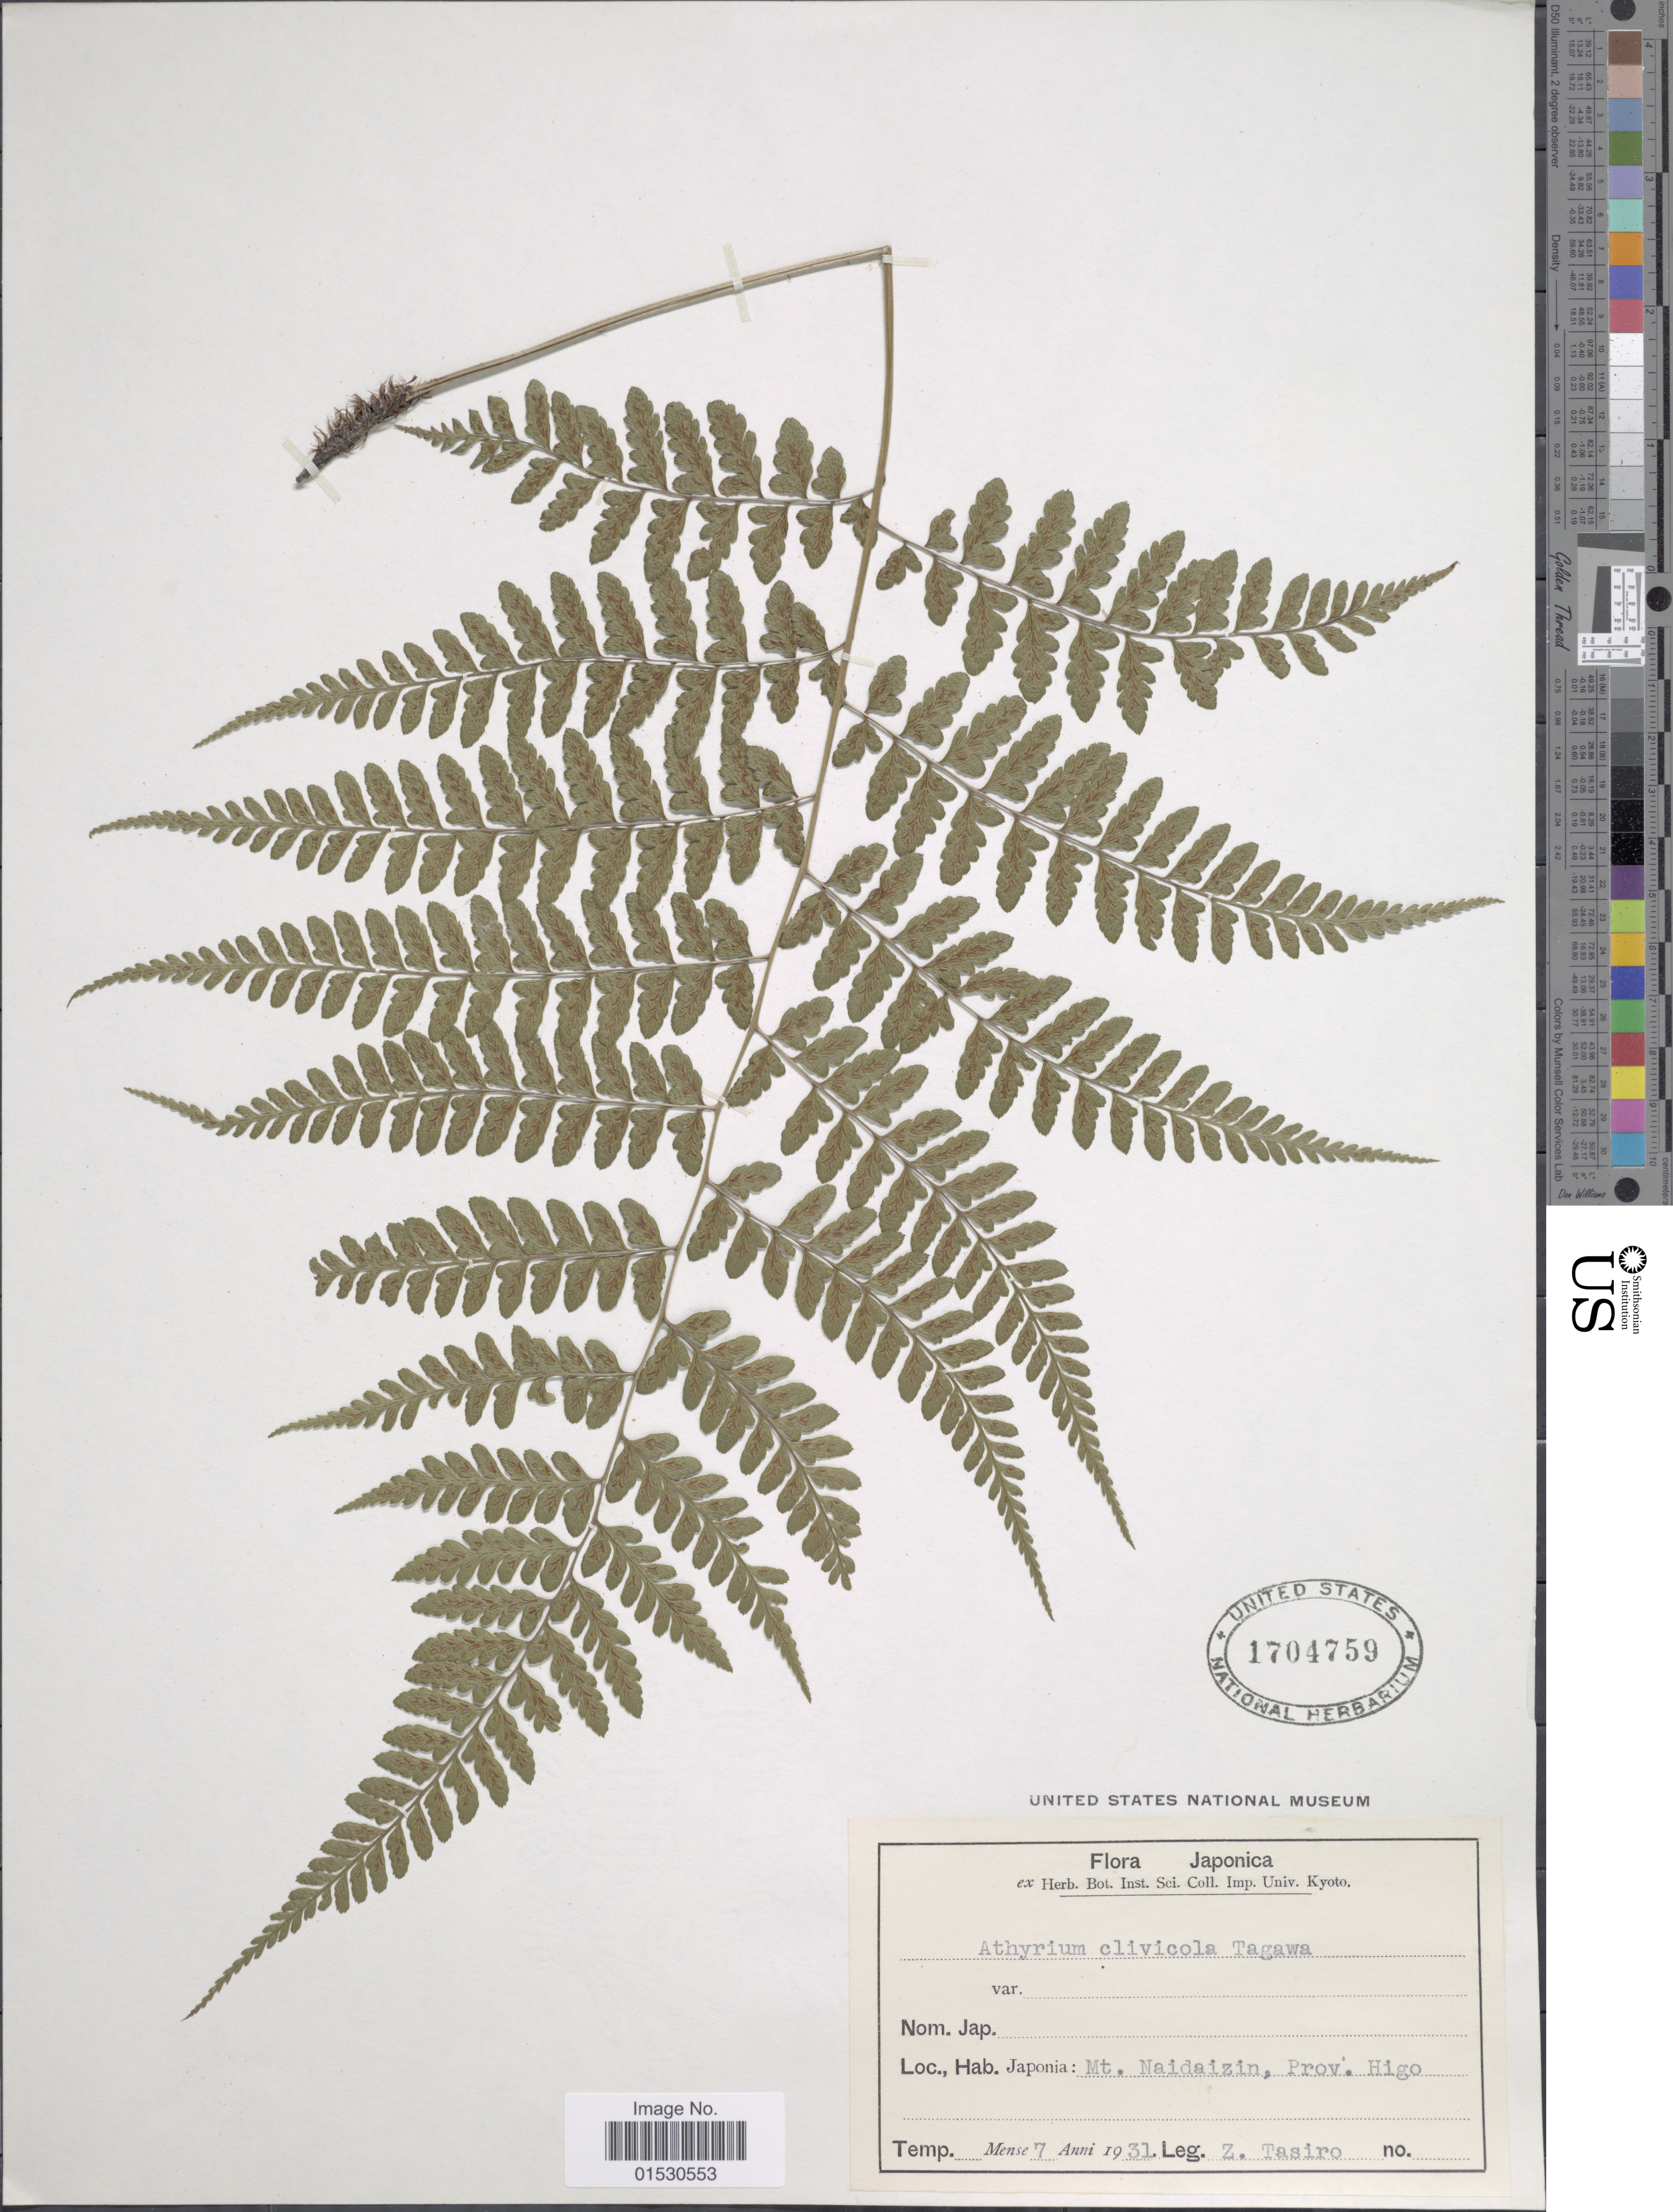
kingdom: Plantae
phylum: Tracheophyta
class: Polypodiopsida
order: Polypodiales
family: Athyriaceae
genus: Athyrium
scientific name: Athyrium clivicola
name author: Tagawa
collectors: Z. Tasiro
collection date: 1931-07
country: Japan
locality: Mt. Naidaizin, Prov. Higo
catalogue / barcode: US 1704759